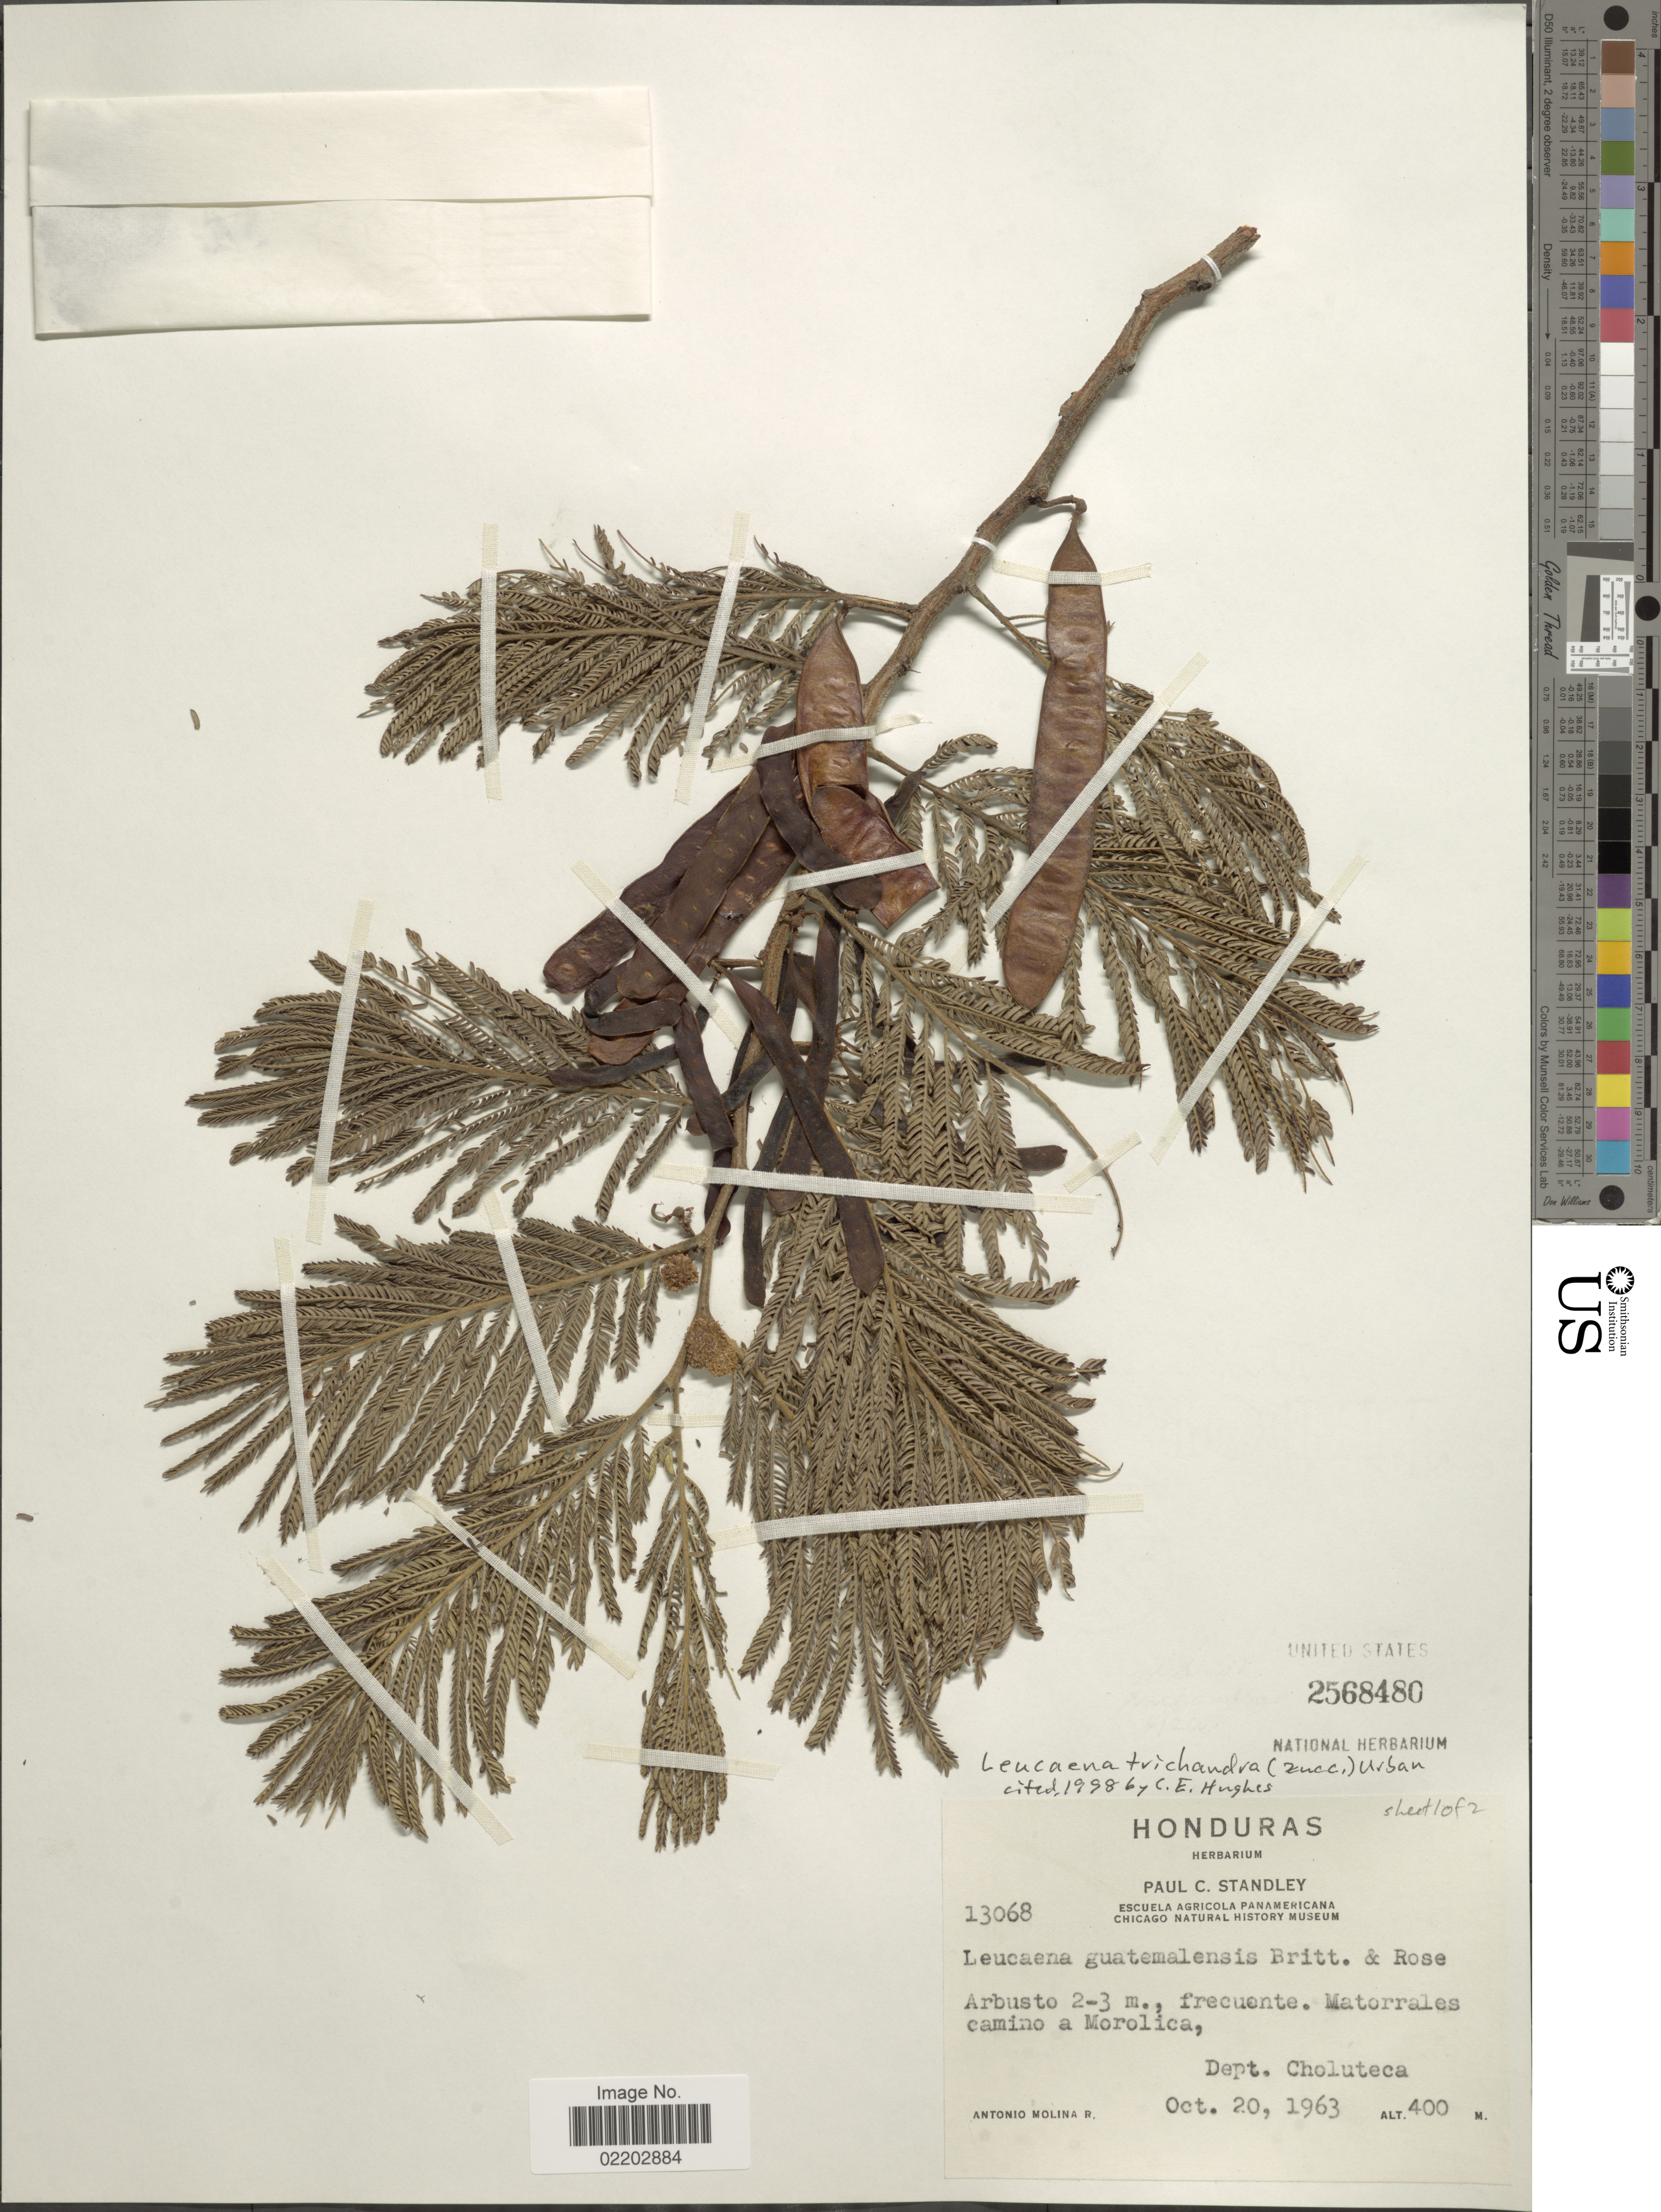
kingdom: Plantae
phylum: Tracheophyta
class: Magnoliopsida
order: Fabales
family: Fabaceae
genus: Leucaena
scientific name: Leucaena trichandra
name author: (Zucc.) Urb.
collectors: A. Molina R.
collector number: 13068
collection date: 1963-10-20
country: Honduras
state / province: Choluteca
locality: Matorrales camino a Morolica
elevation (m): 400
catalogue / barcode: US 2568480